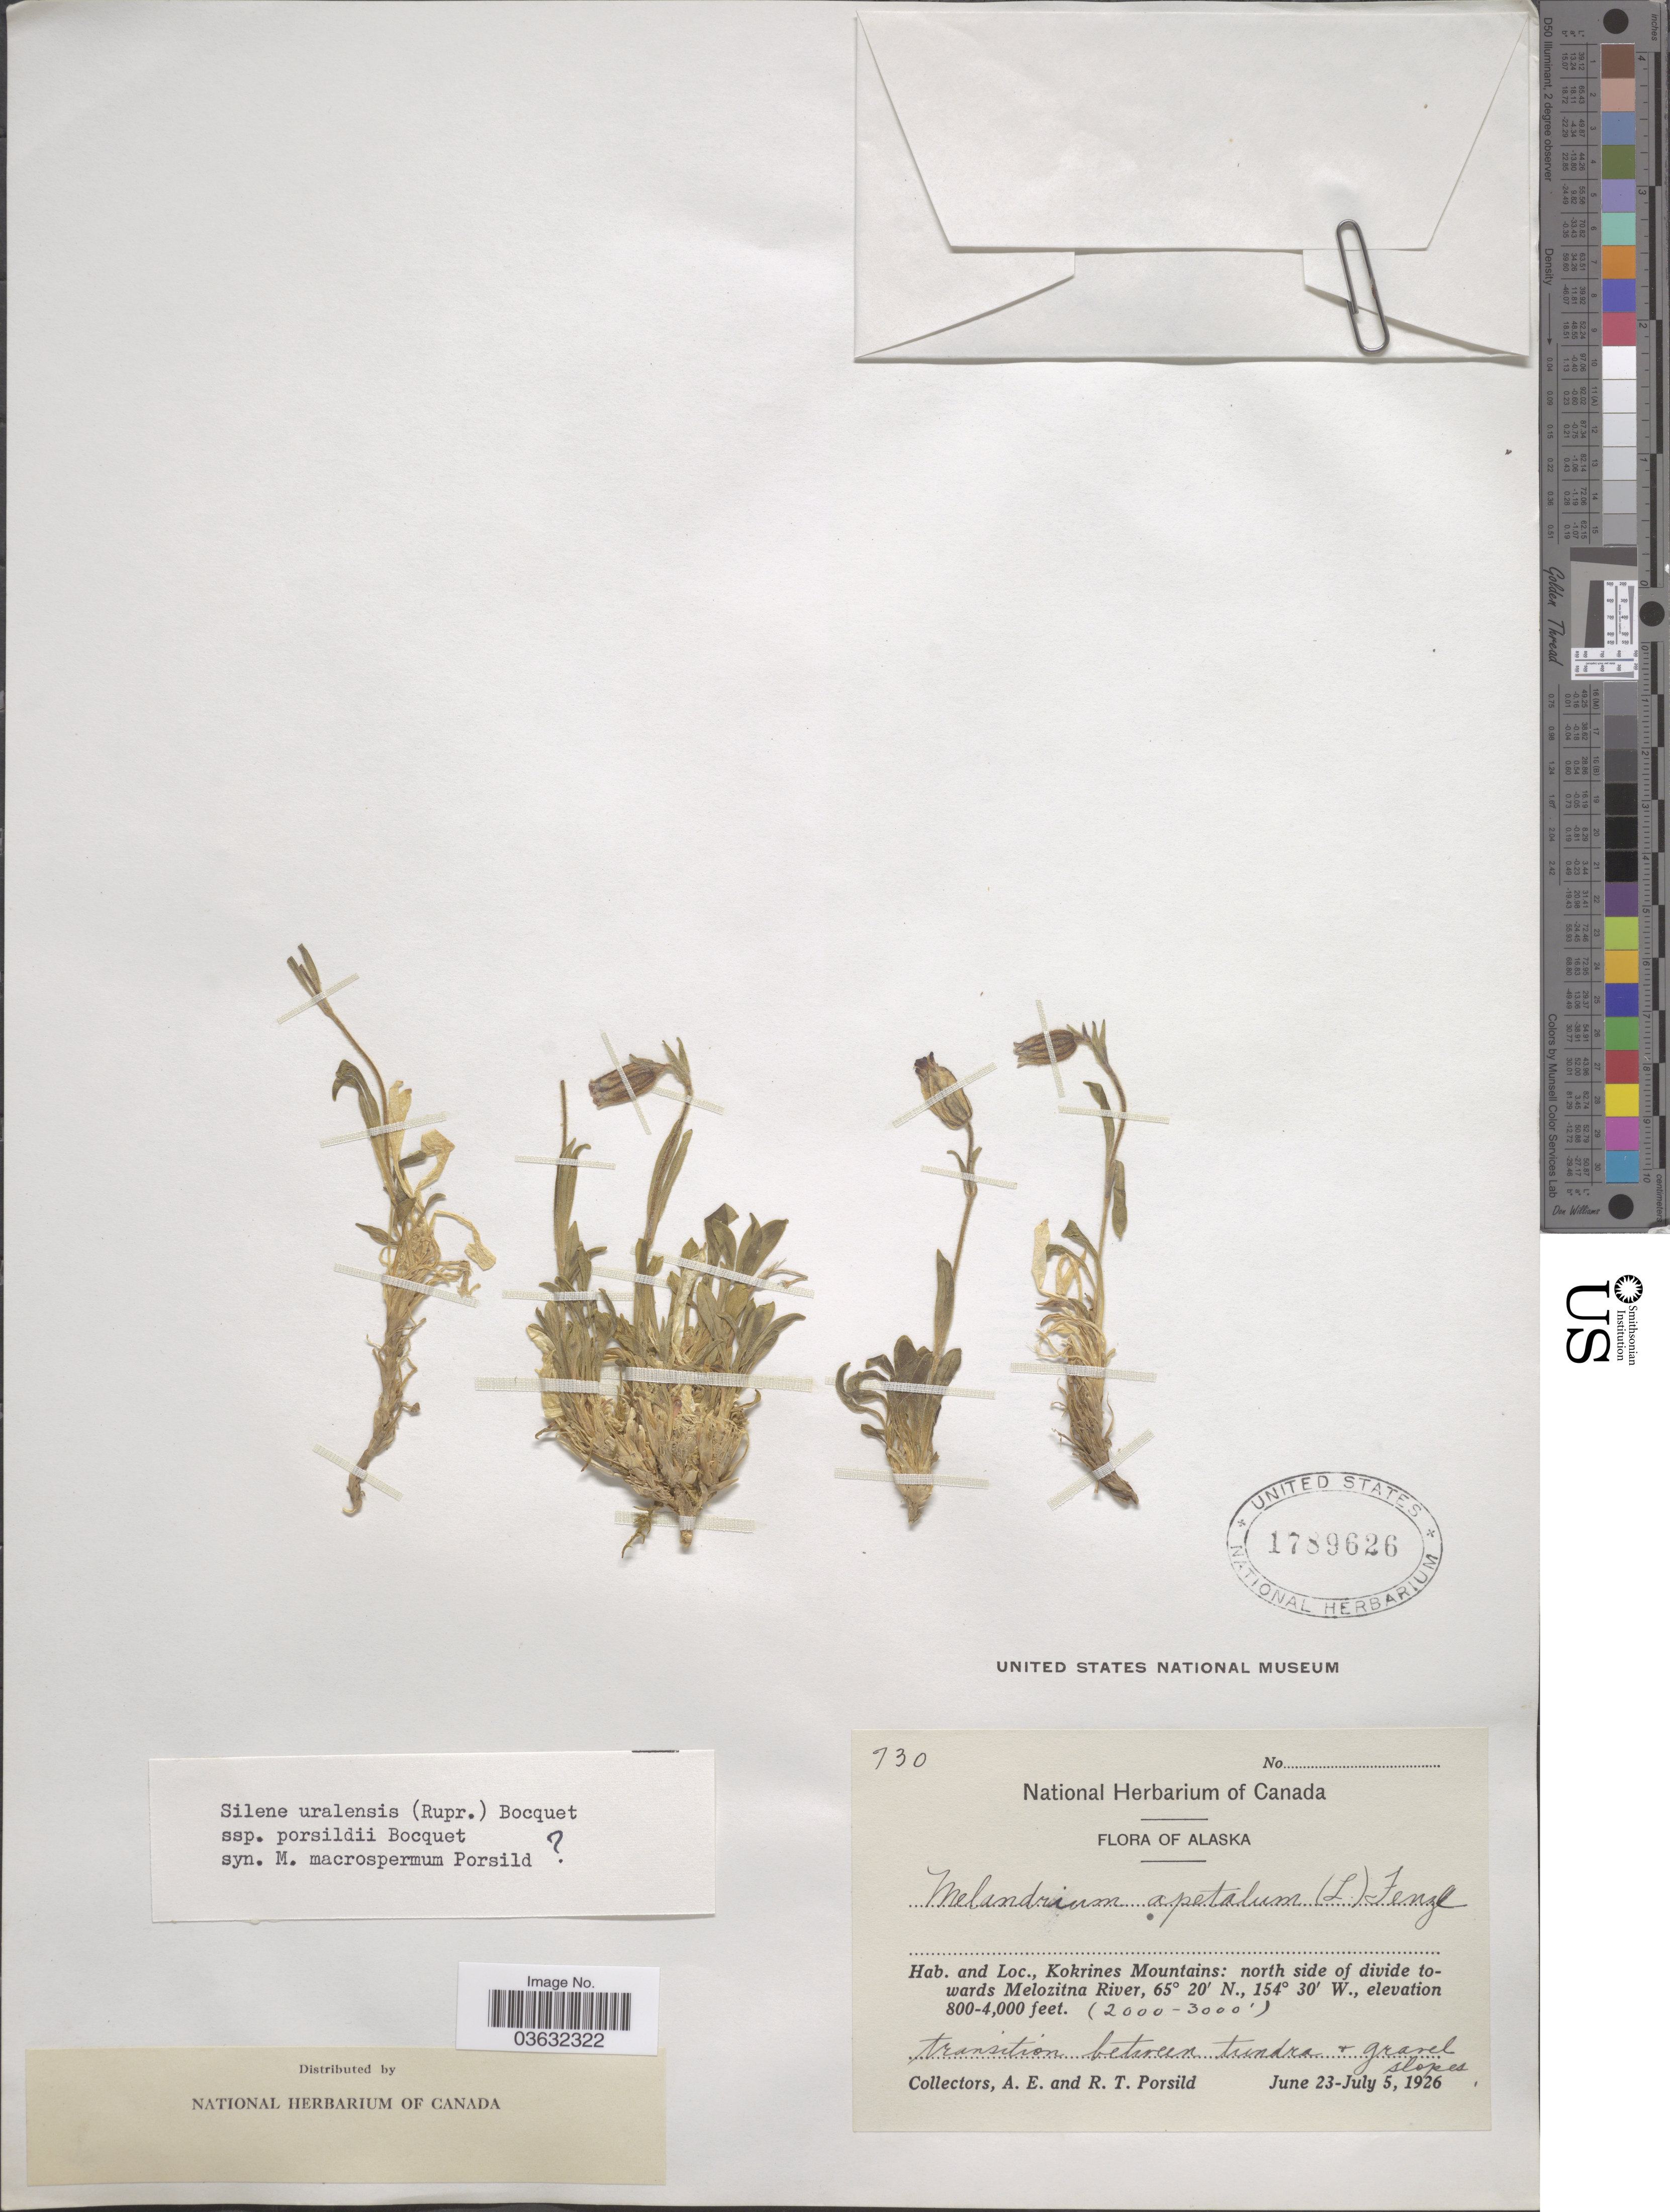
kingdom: Plantae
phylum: Tracheophyta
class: Magnoliopsida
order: Caryophyllales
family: Caryophyllaceae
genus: Silene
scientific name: Silene uralensis subsp. porsildii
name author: Bocquet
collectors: A. E. Porsild & R. T. Porsild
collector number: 730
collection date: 1926-06-23/1926-07-05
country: United States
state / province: Alaska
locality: Kokrines Mountains: north side of divide towards Melozitna River.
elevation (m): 610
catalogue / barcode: US 1789626